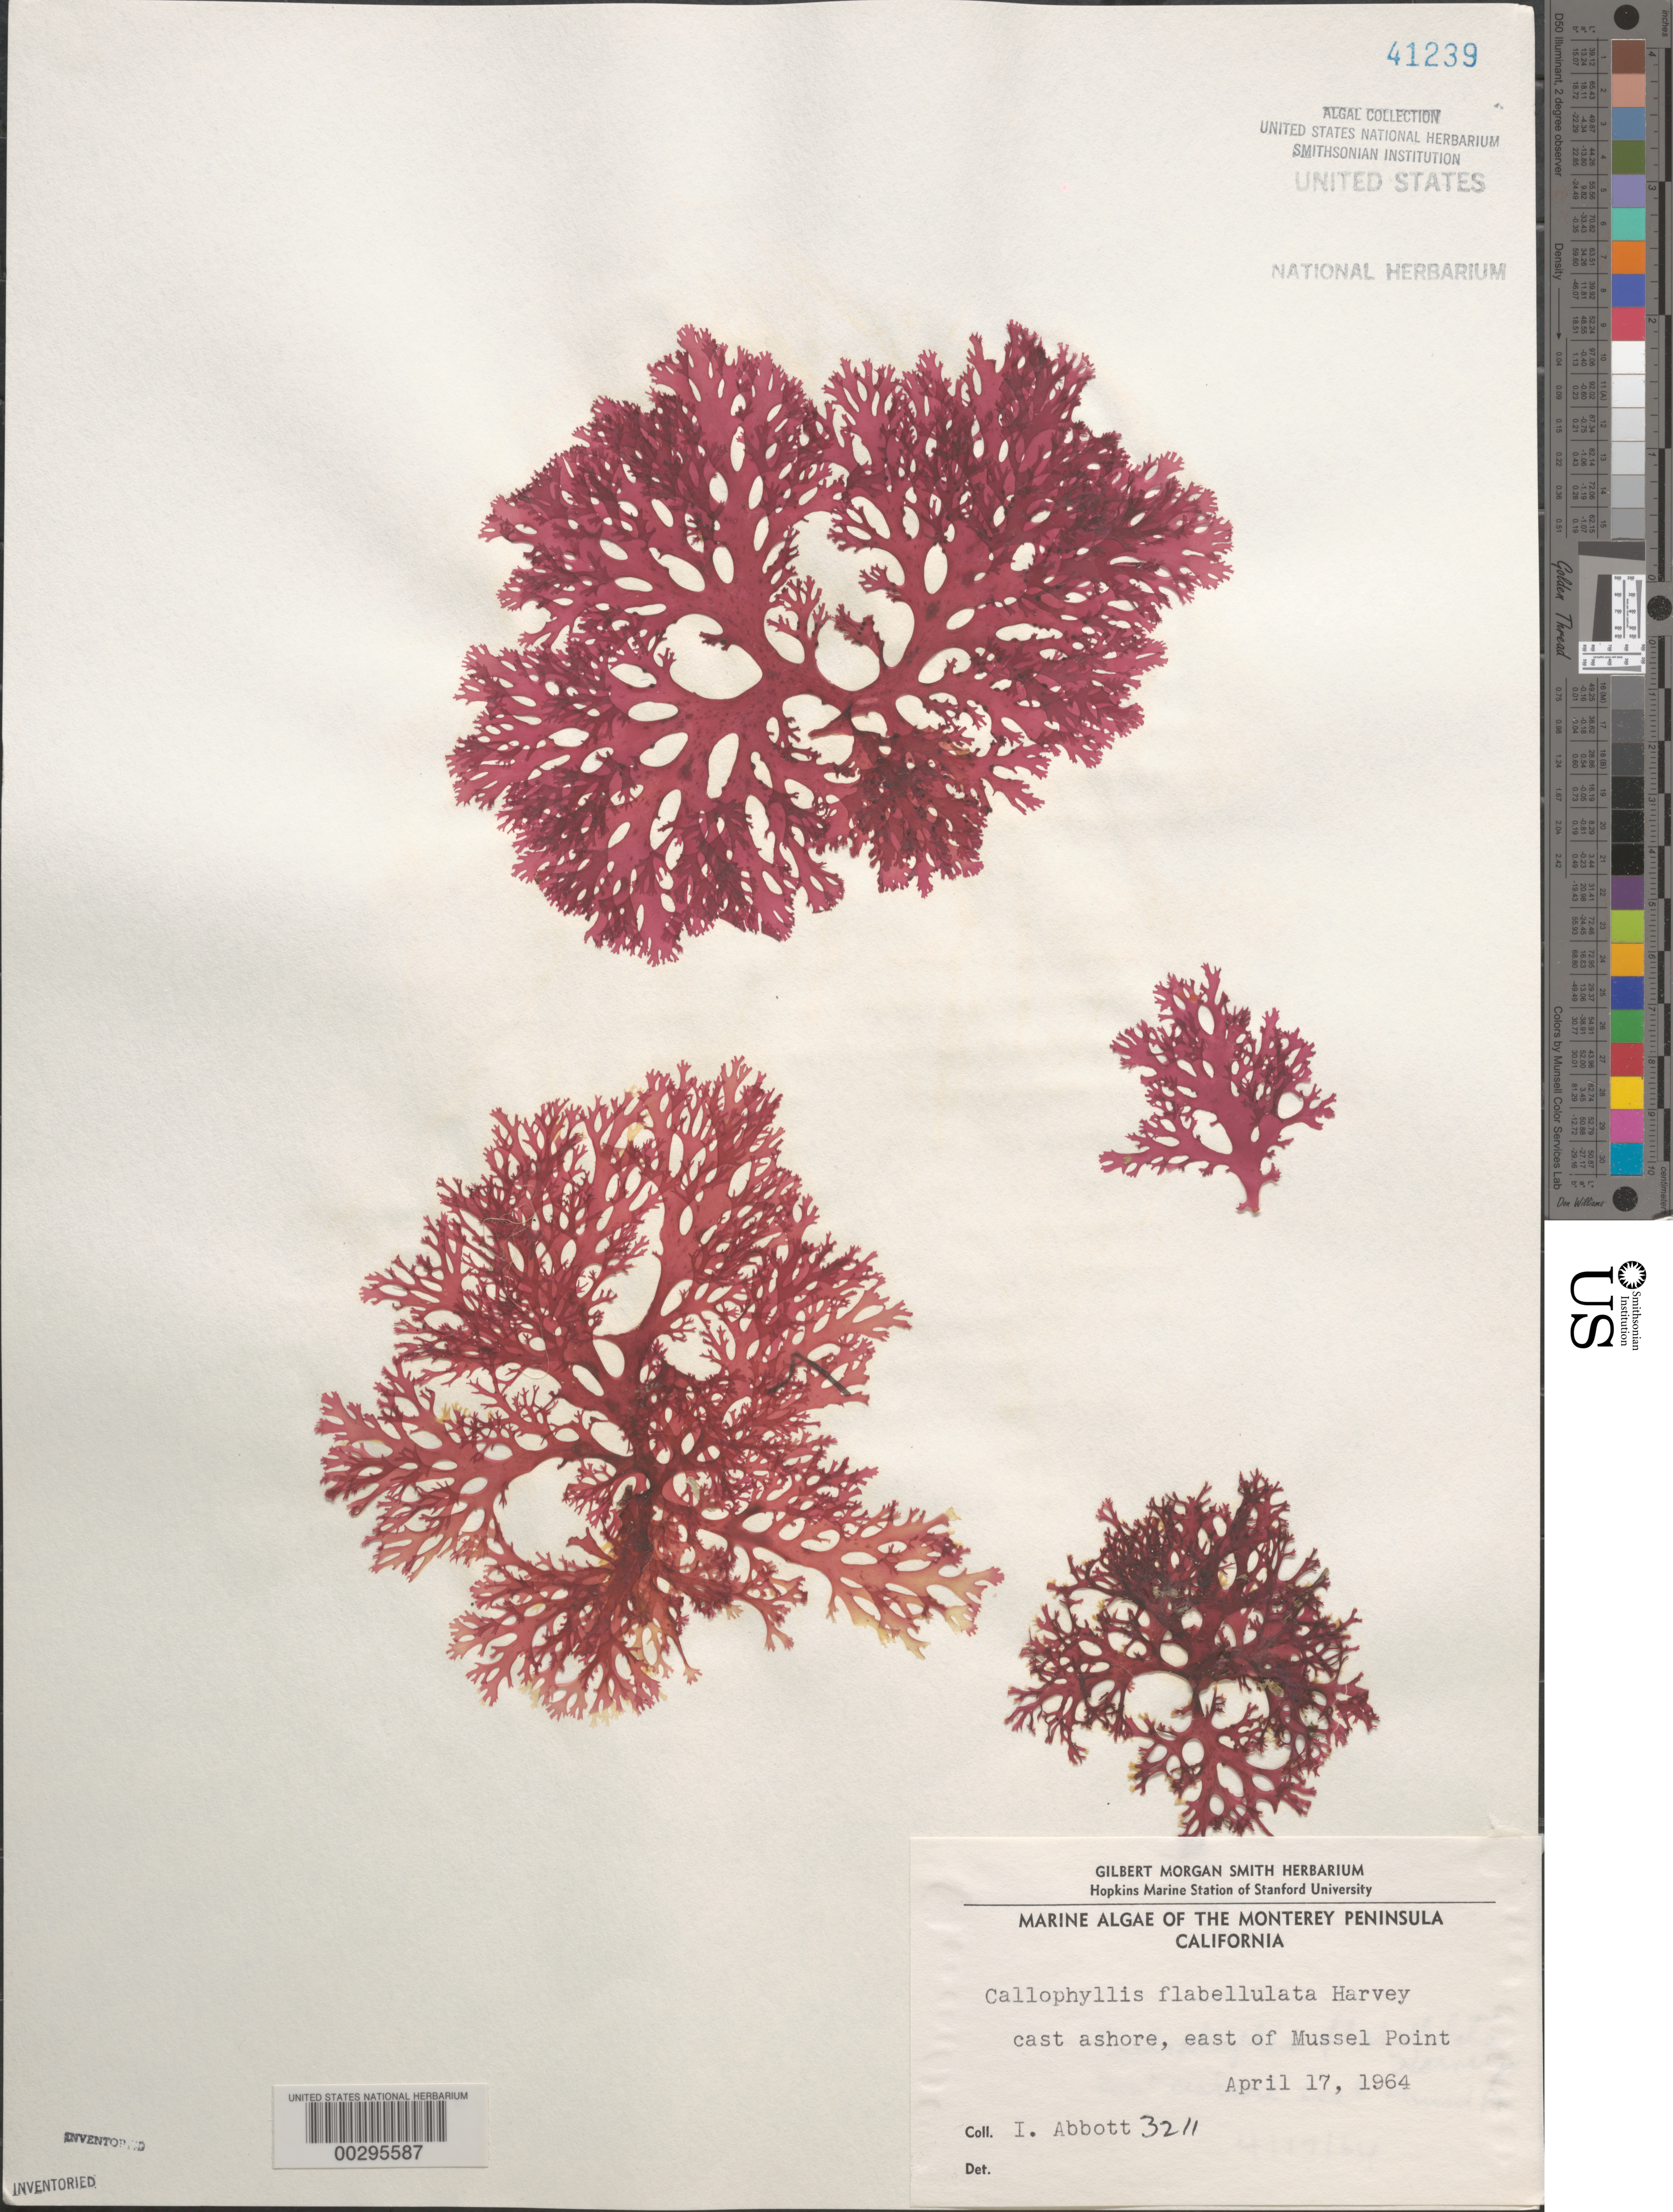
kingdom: Plantae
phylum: Rhodophyta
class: Florideophyceae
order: Gigartinales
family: Kallymeniaceae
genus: Callophyllis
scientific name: Callophyllis flabellulata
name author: Harv.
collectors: I. A. Abbott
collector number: IAA 3211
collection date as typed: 17 Apr 1964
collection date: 1964-04-17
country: United States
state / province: California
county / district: Monterey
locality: Monterey Peninsula, east of Mussel Point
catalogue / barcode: US 41239